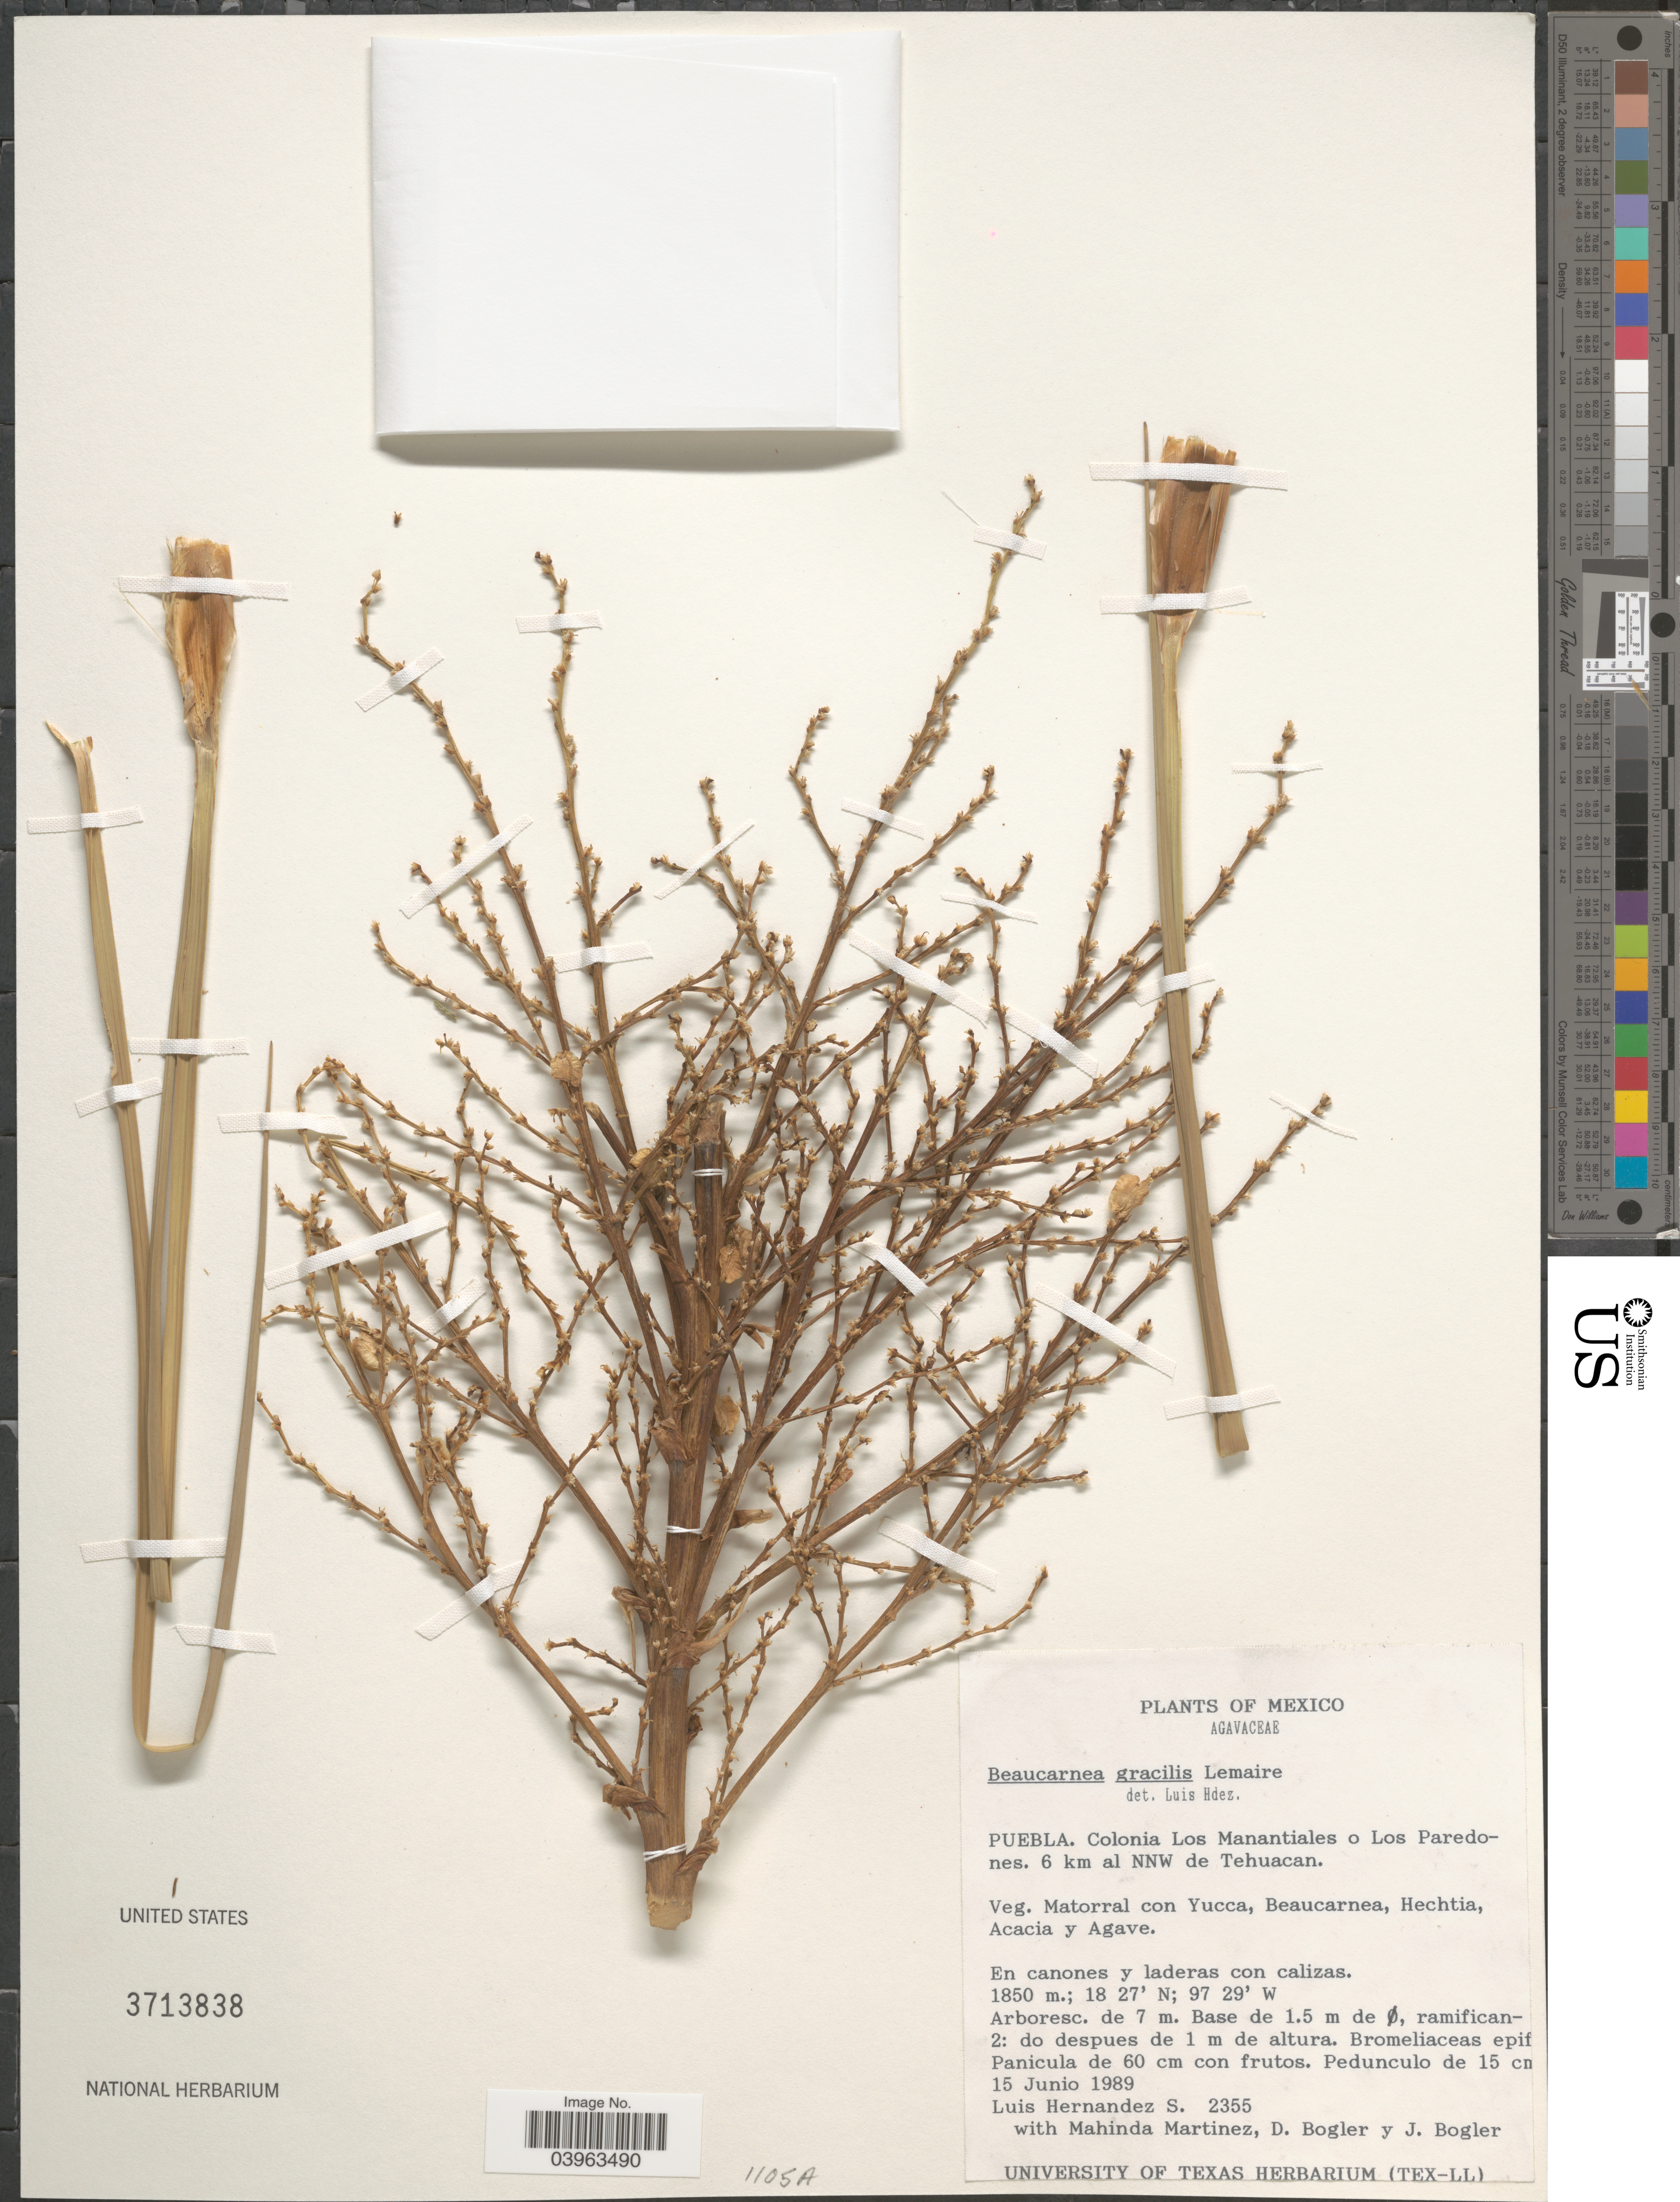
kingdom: Plantae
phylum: Tracheophyta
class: Liliopsida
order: Asparagales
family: Asparagaceae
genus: Beaucarnea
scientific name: Beaucarnea gracilis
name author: Lem.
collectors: L. Hernandez S., M. Martinez, D. Bogler & Bogler, J.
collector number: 2355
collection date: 1989-06-15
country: Mexico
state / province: Puebla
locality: Colonia Los Manantiales o Los Paredones. 6 km al NNW de Tehuacan. En canones y laderas con calizas.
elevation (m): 1850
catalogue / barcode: US 3713838